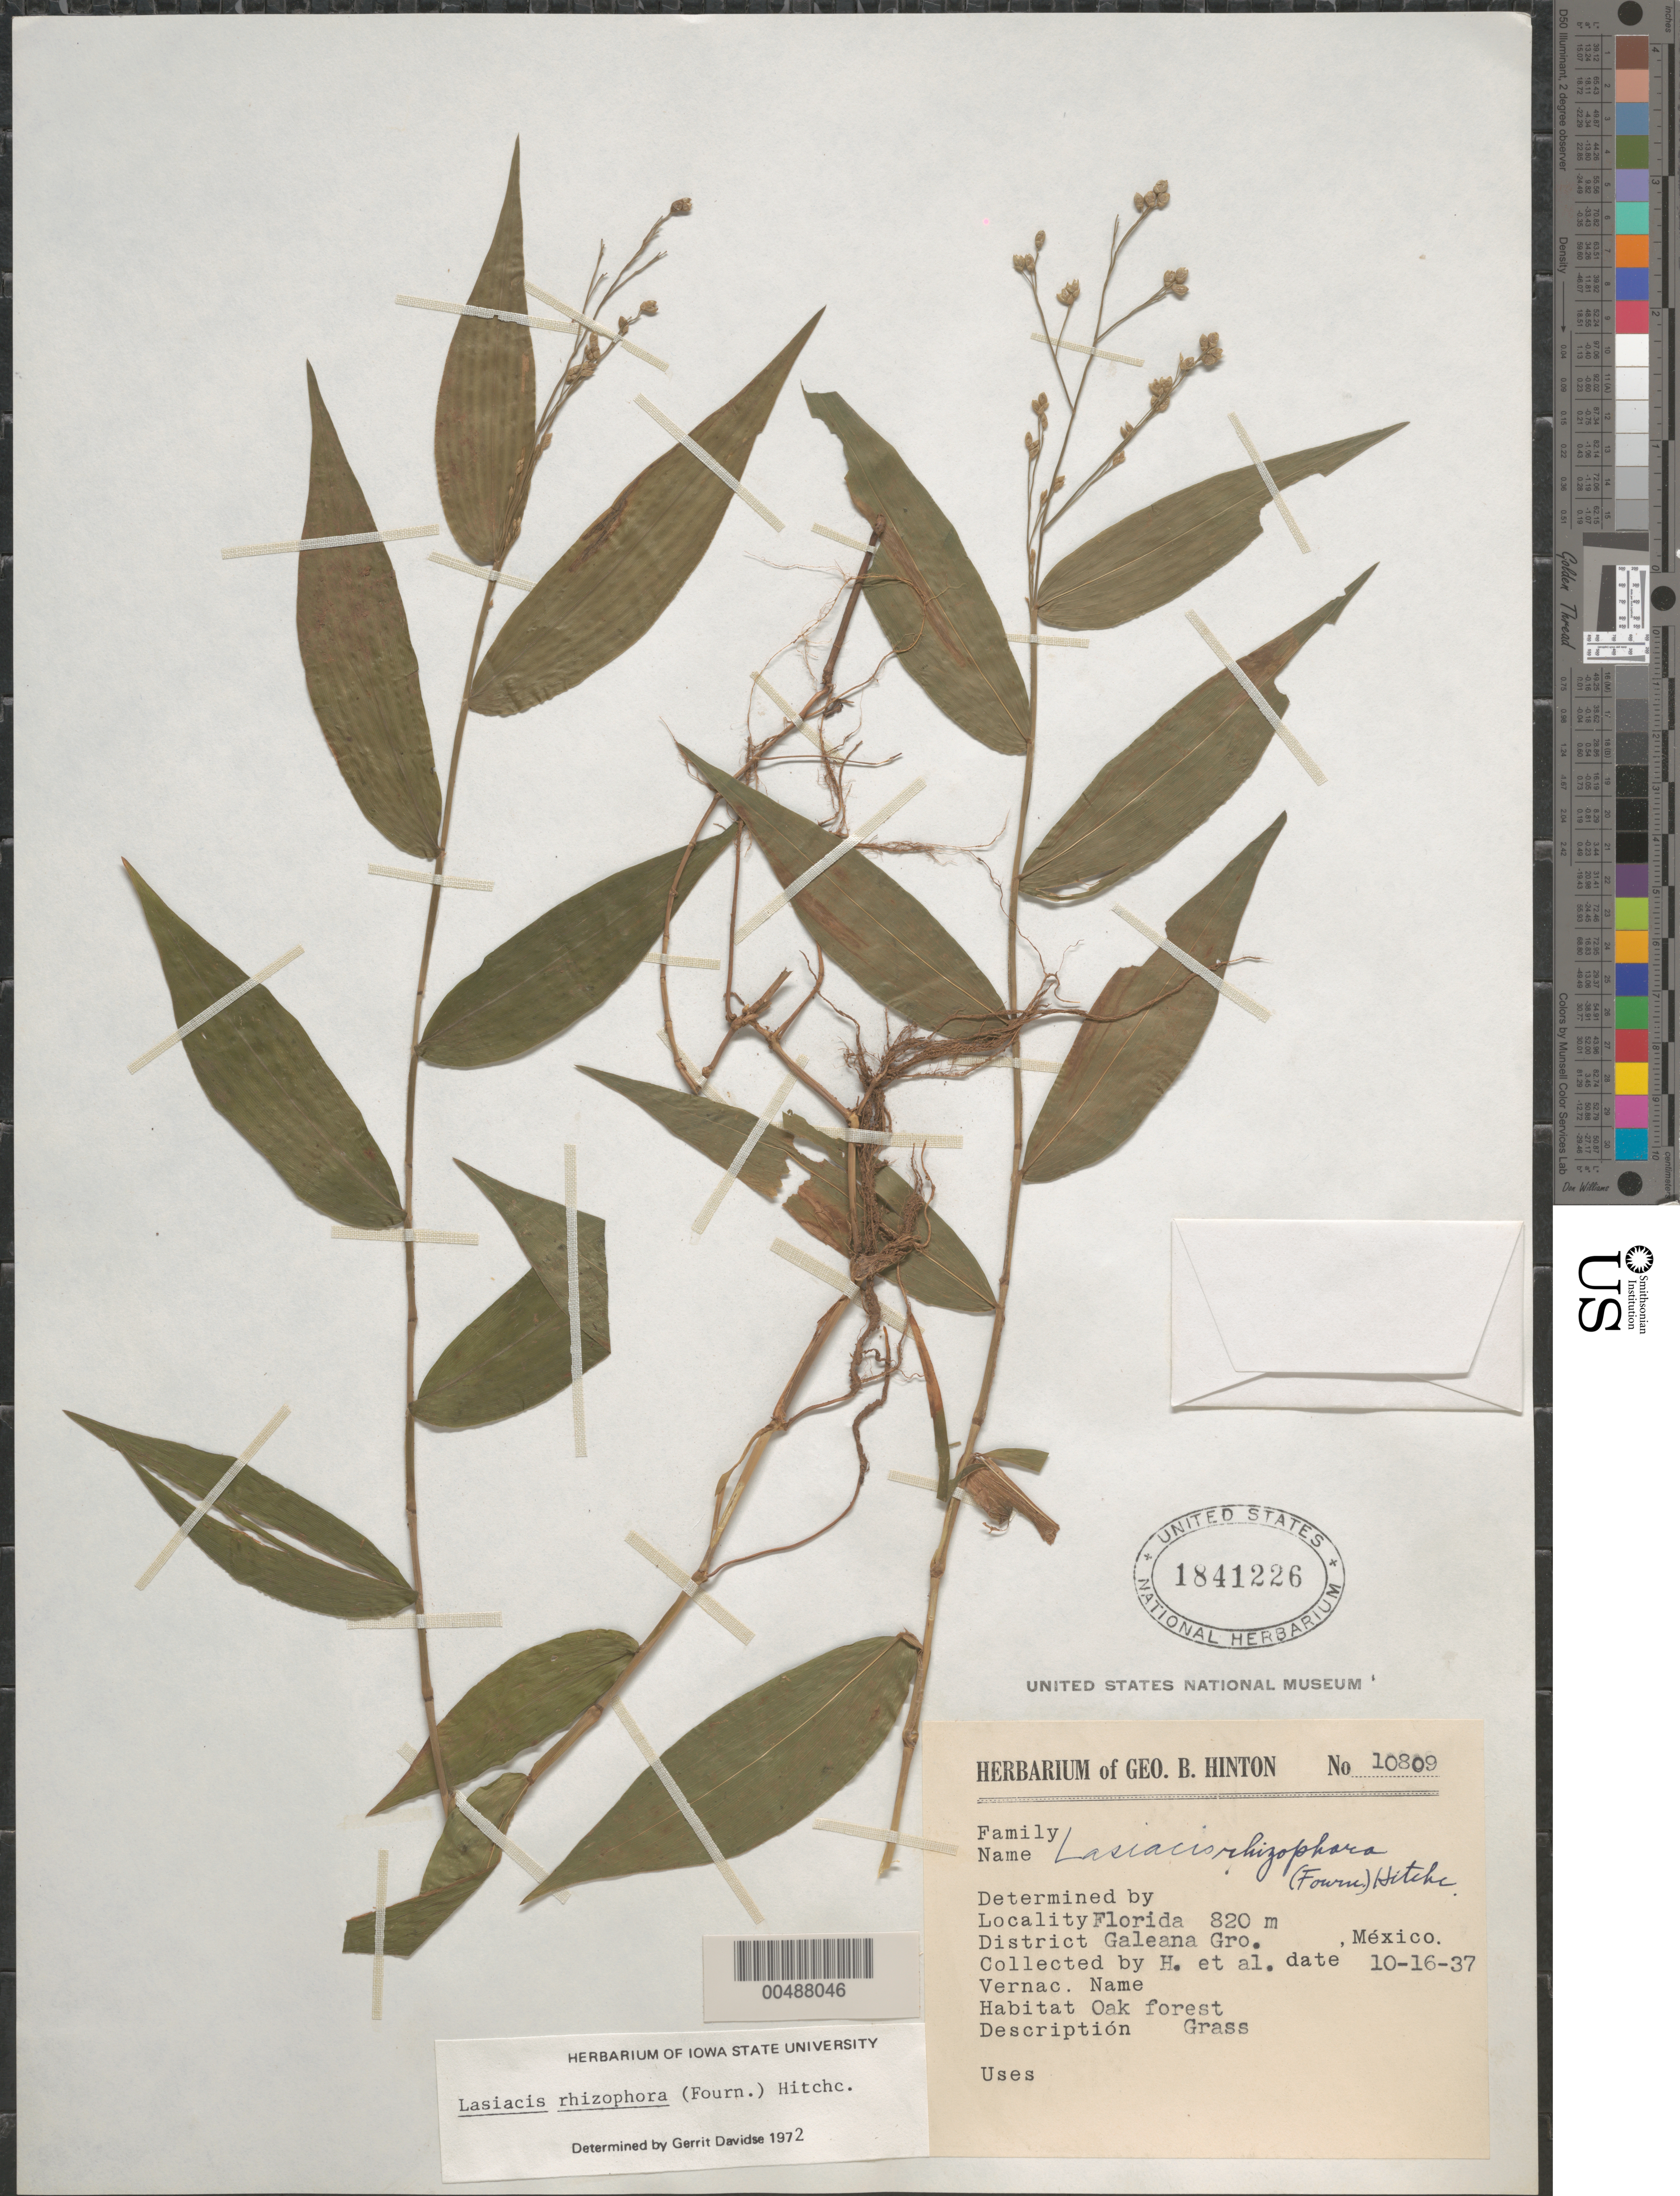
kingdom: Plantae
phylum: Tracheophyta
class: Liliopsida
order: Poales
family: Poaceae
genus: Lasiacis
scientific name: Lasiacis rhizophora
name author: (E. Fourn.) Hitchc.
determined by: Davidse, Gerrit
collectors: G. B. Hinton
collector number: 10809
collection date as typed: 16 Oct 1937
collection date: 1937-10-16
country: Mexico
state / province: Guerrero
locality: Florida, Dist: Galeana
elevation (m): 820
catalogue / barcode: US 1841226